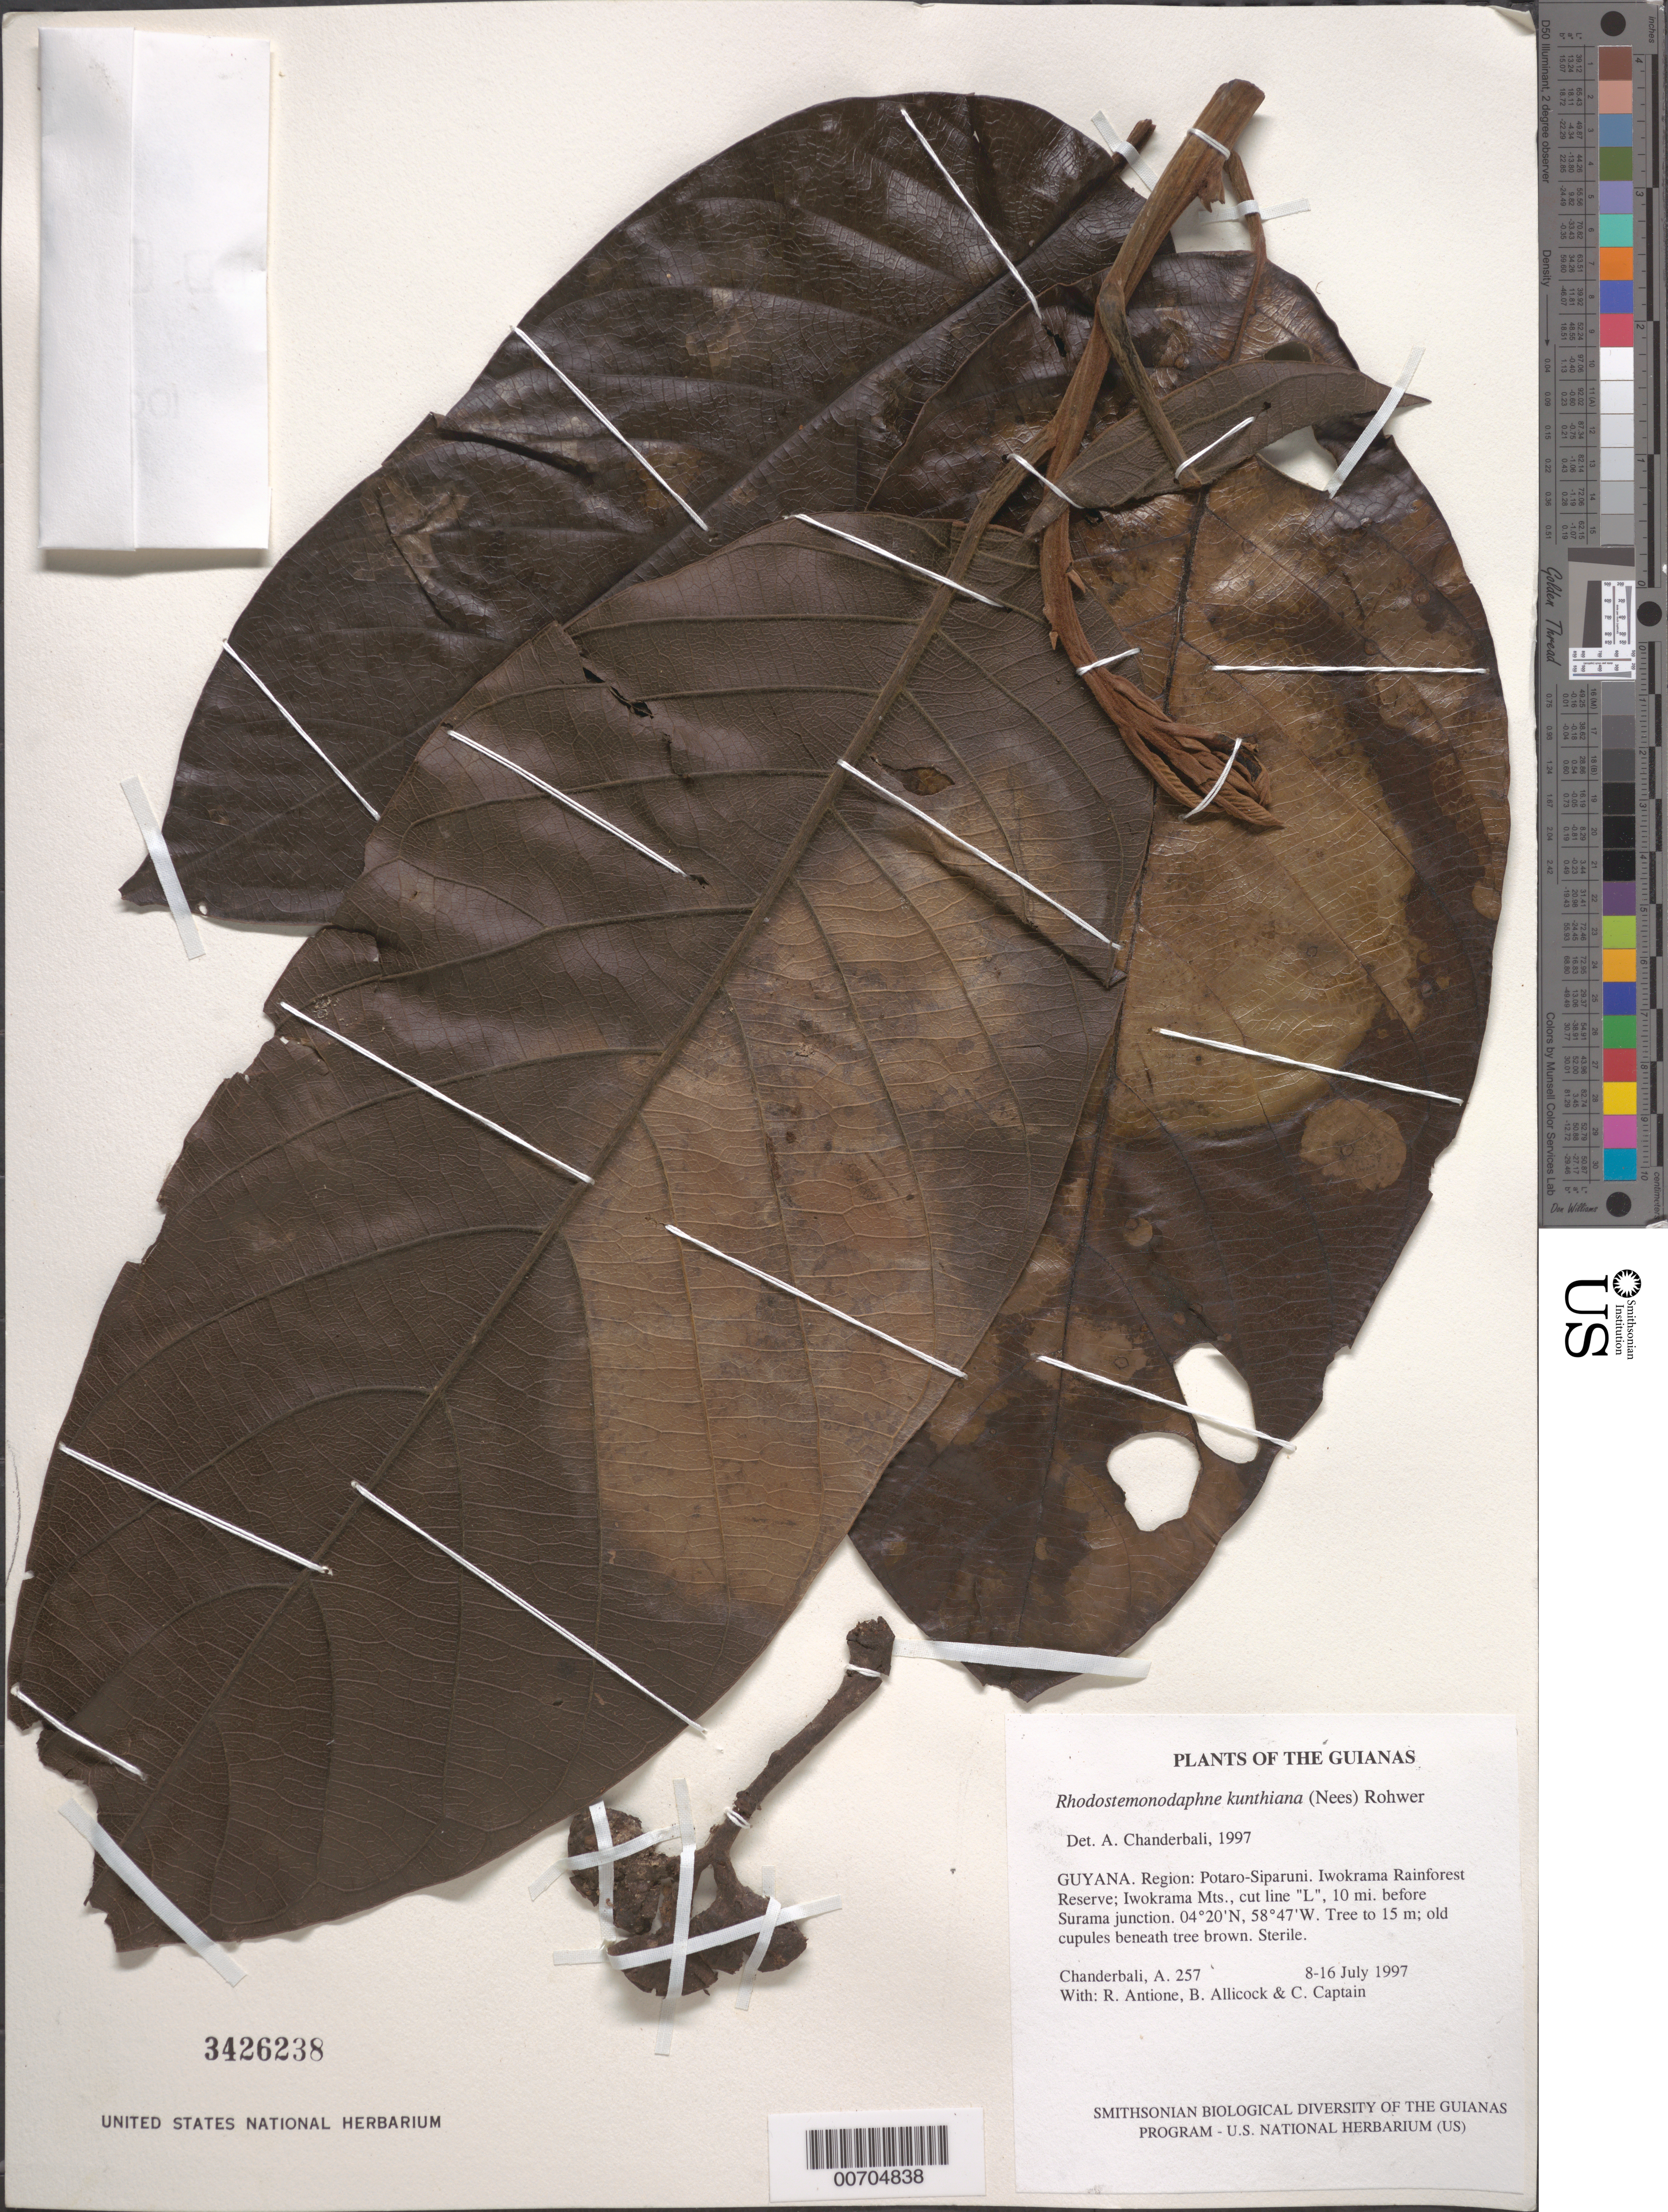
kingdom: Plantae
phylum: Tracheophyta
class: Magnoliopsida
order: Laurales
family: Lauraceae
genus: Rhodostemonodaphne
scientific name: Rhodostemonodaphne kunthiana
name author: (Nees) Rohwer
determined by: Chanderbali, Andre Shashi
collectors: A. S. Chanderbali, R. Antione, B. Allicock & C. Captain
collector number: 257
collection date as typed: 8-16 July 1997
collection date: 1997-07-08/1997-07-16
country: Guyana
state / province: Potaro-Siparuni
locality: Iwokrama Rainforest Reserve; Iwokrama Mts., cut line "L", 10 mi. before Surama junction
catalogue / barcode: US 3426238